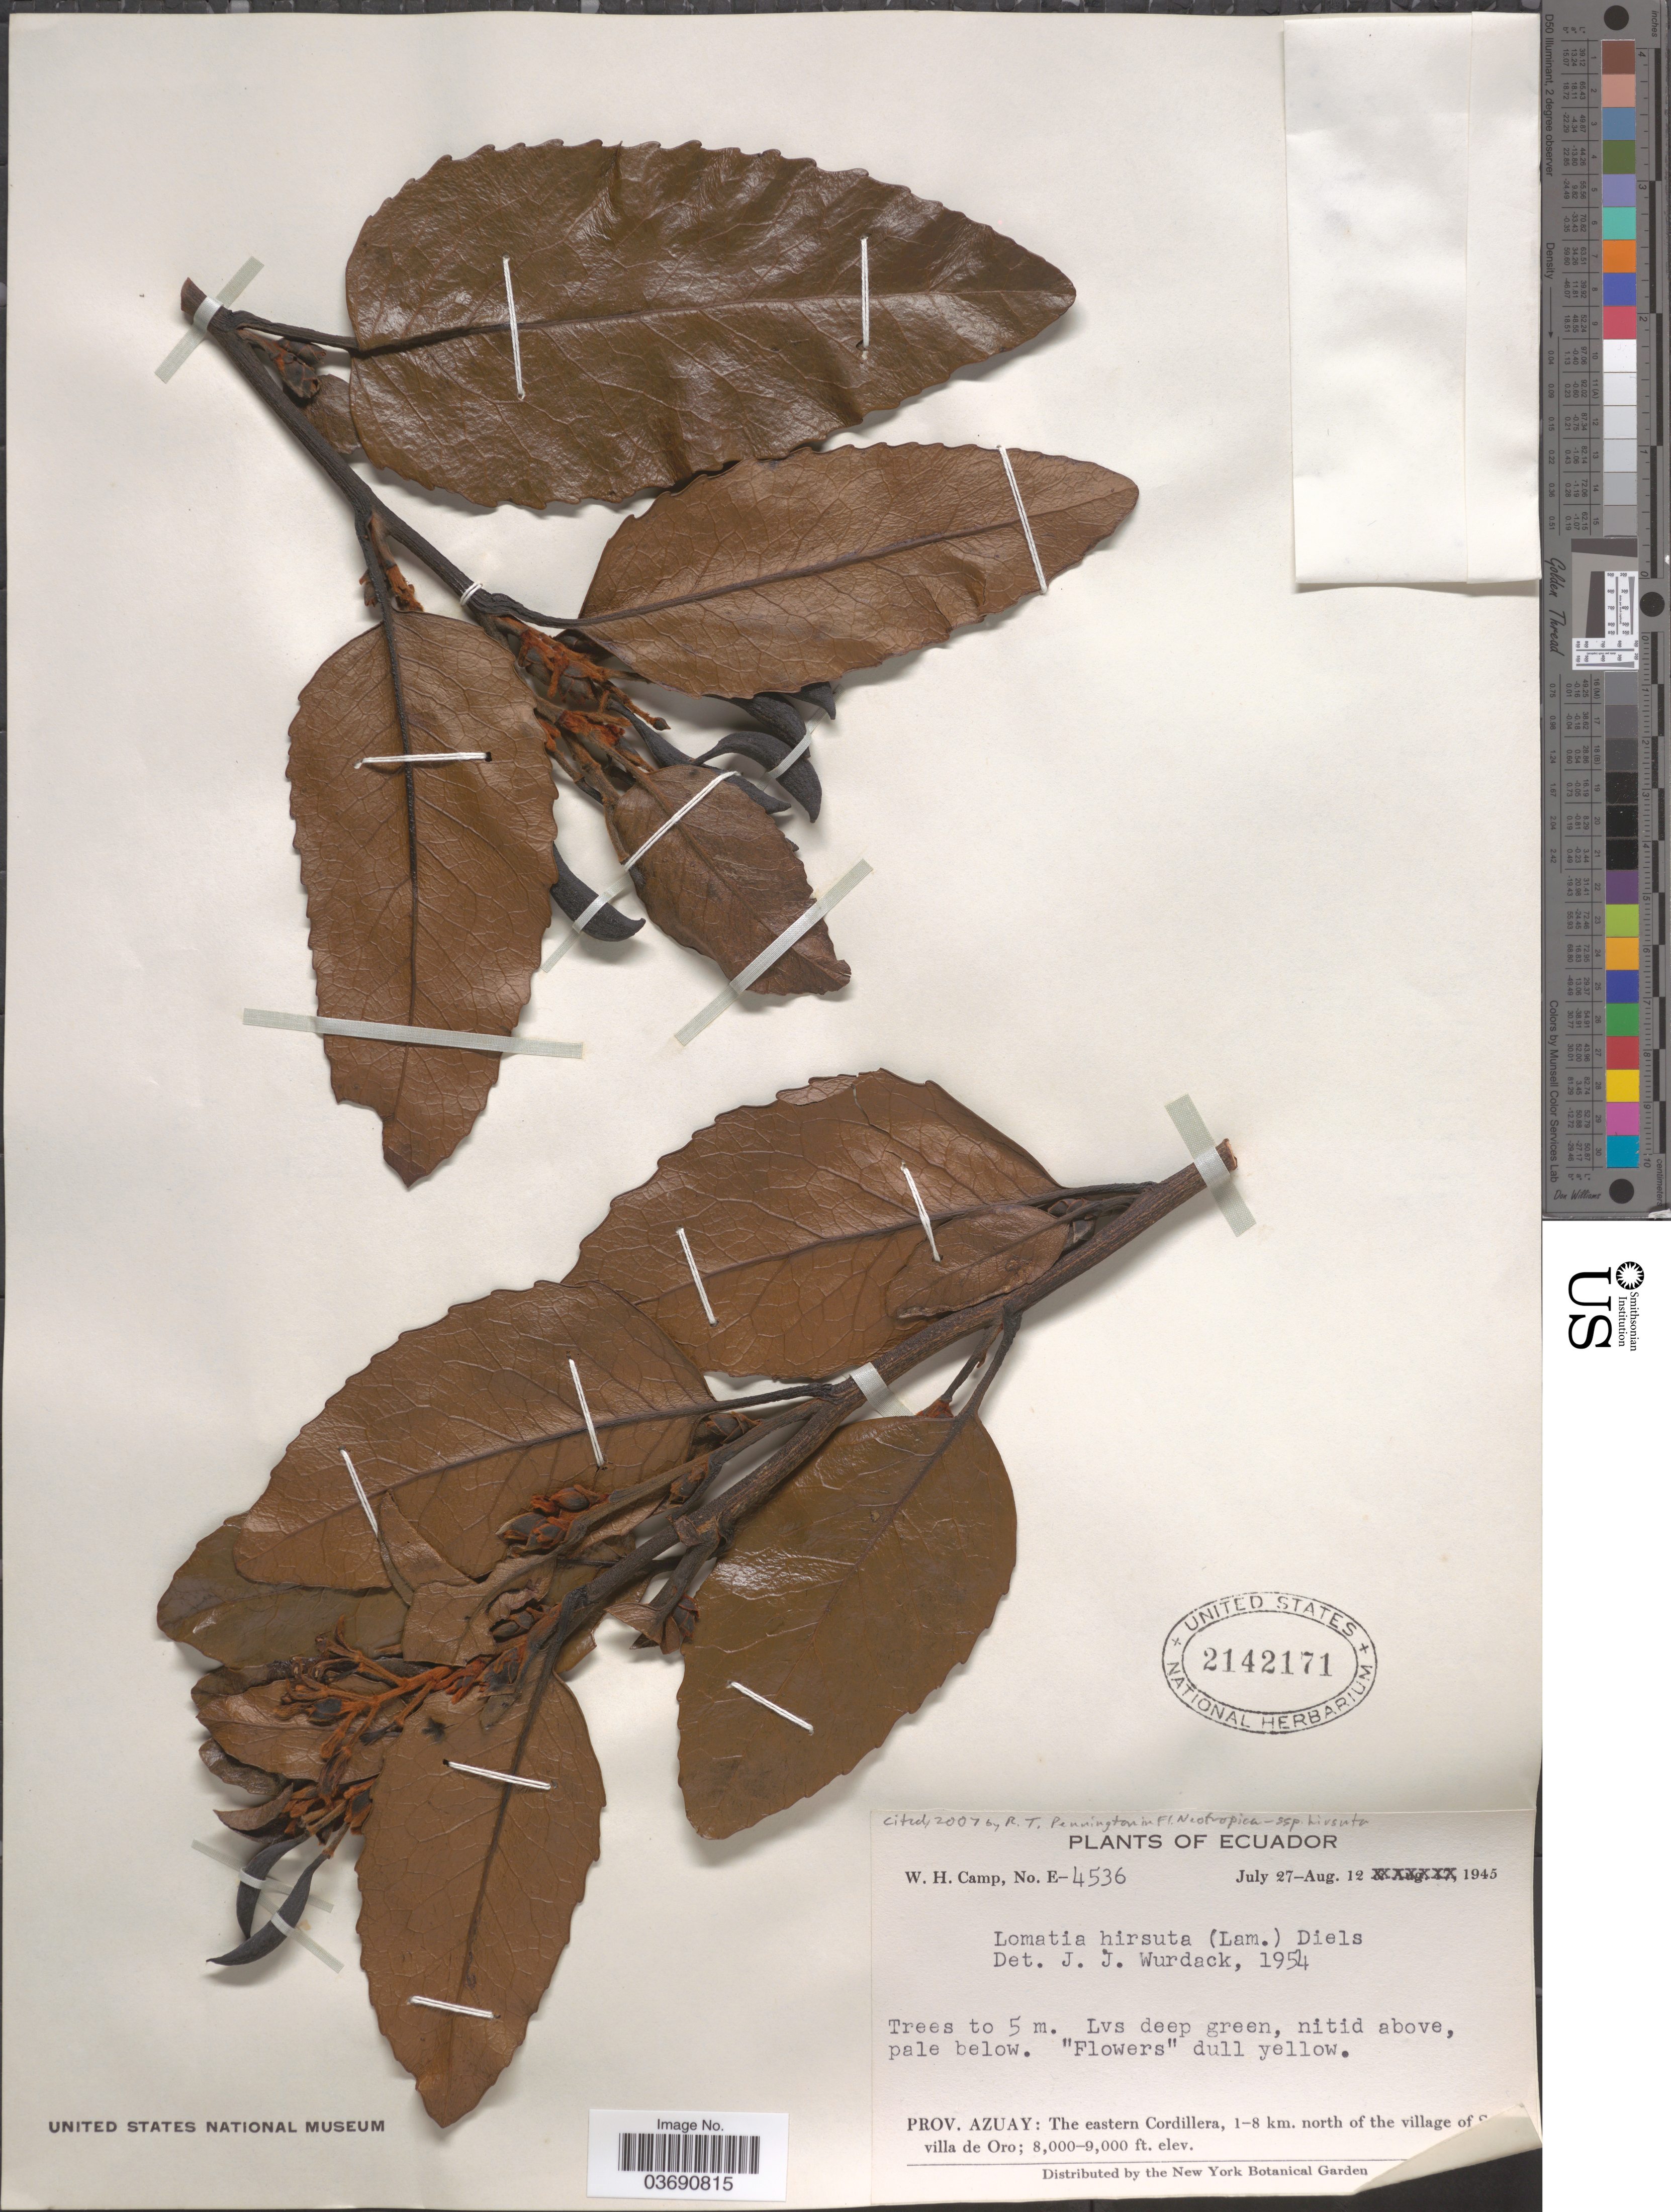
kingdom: Plantae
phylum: Tracheophyta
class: Magnoliopsida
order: Proteales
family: Proteaceae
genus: Lomatia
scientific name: Lomatia hirsuta subsp. hirsuta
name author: (Lam.) Diels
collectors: W. H. Camp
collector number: E-4536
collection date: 1945-07-27/1945-08-12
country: Ecuador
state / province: Azuay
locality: The eastern Cordillera, 1-8 km. north of the village of Sevilla de Oro.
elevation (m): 2438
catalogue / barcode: US 2142171